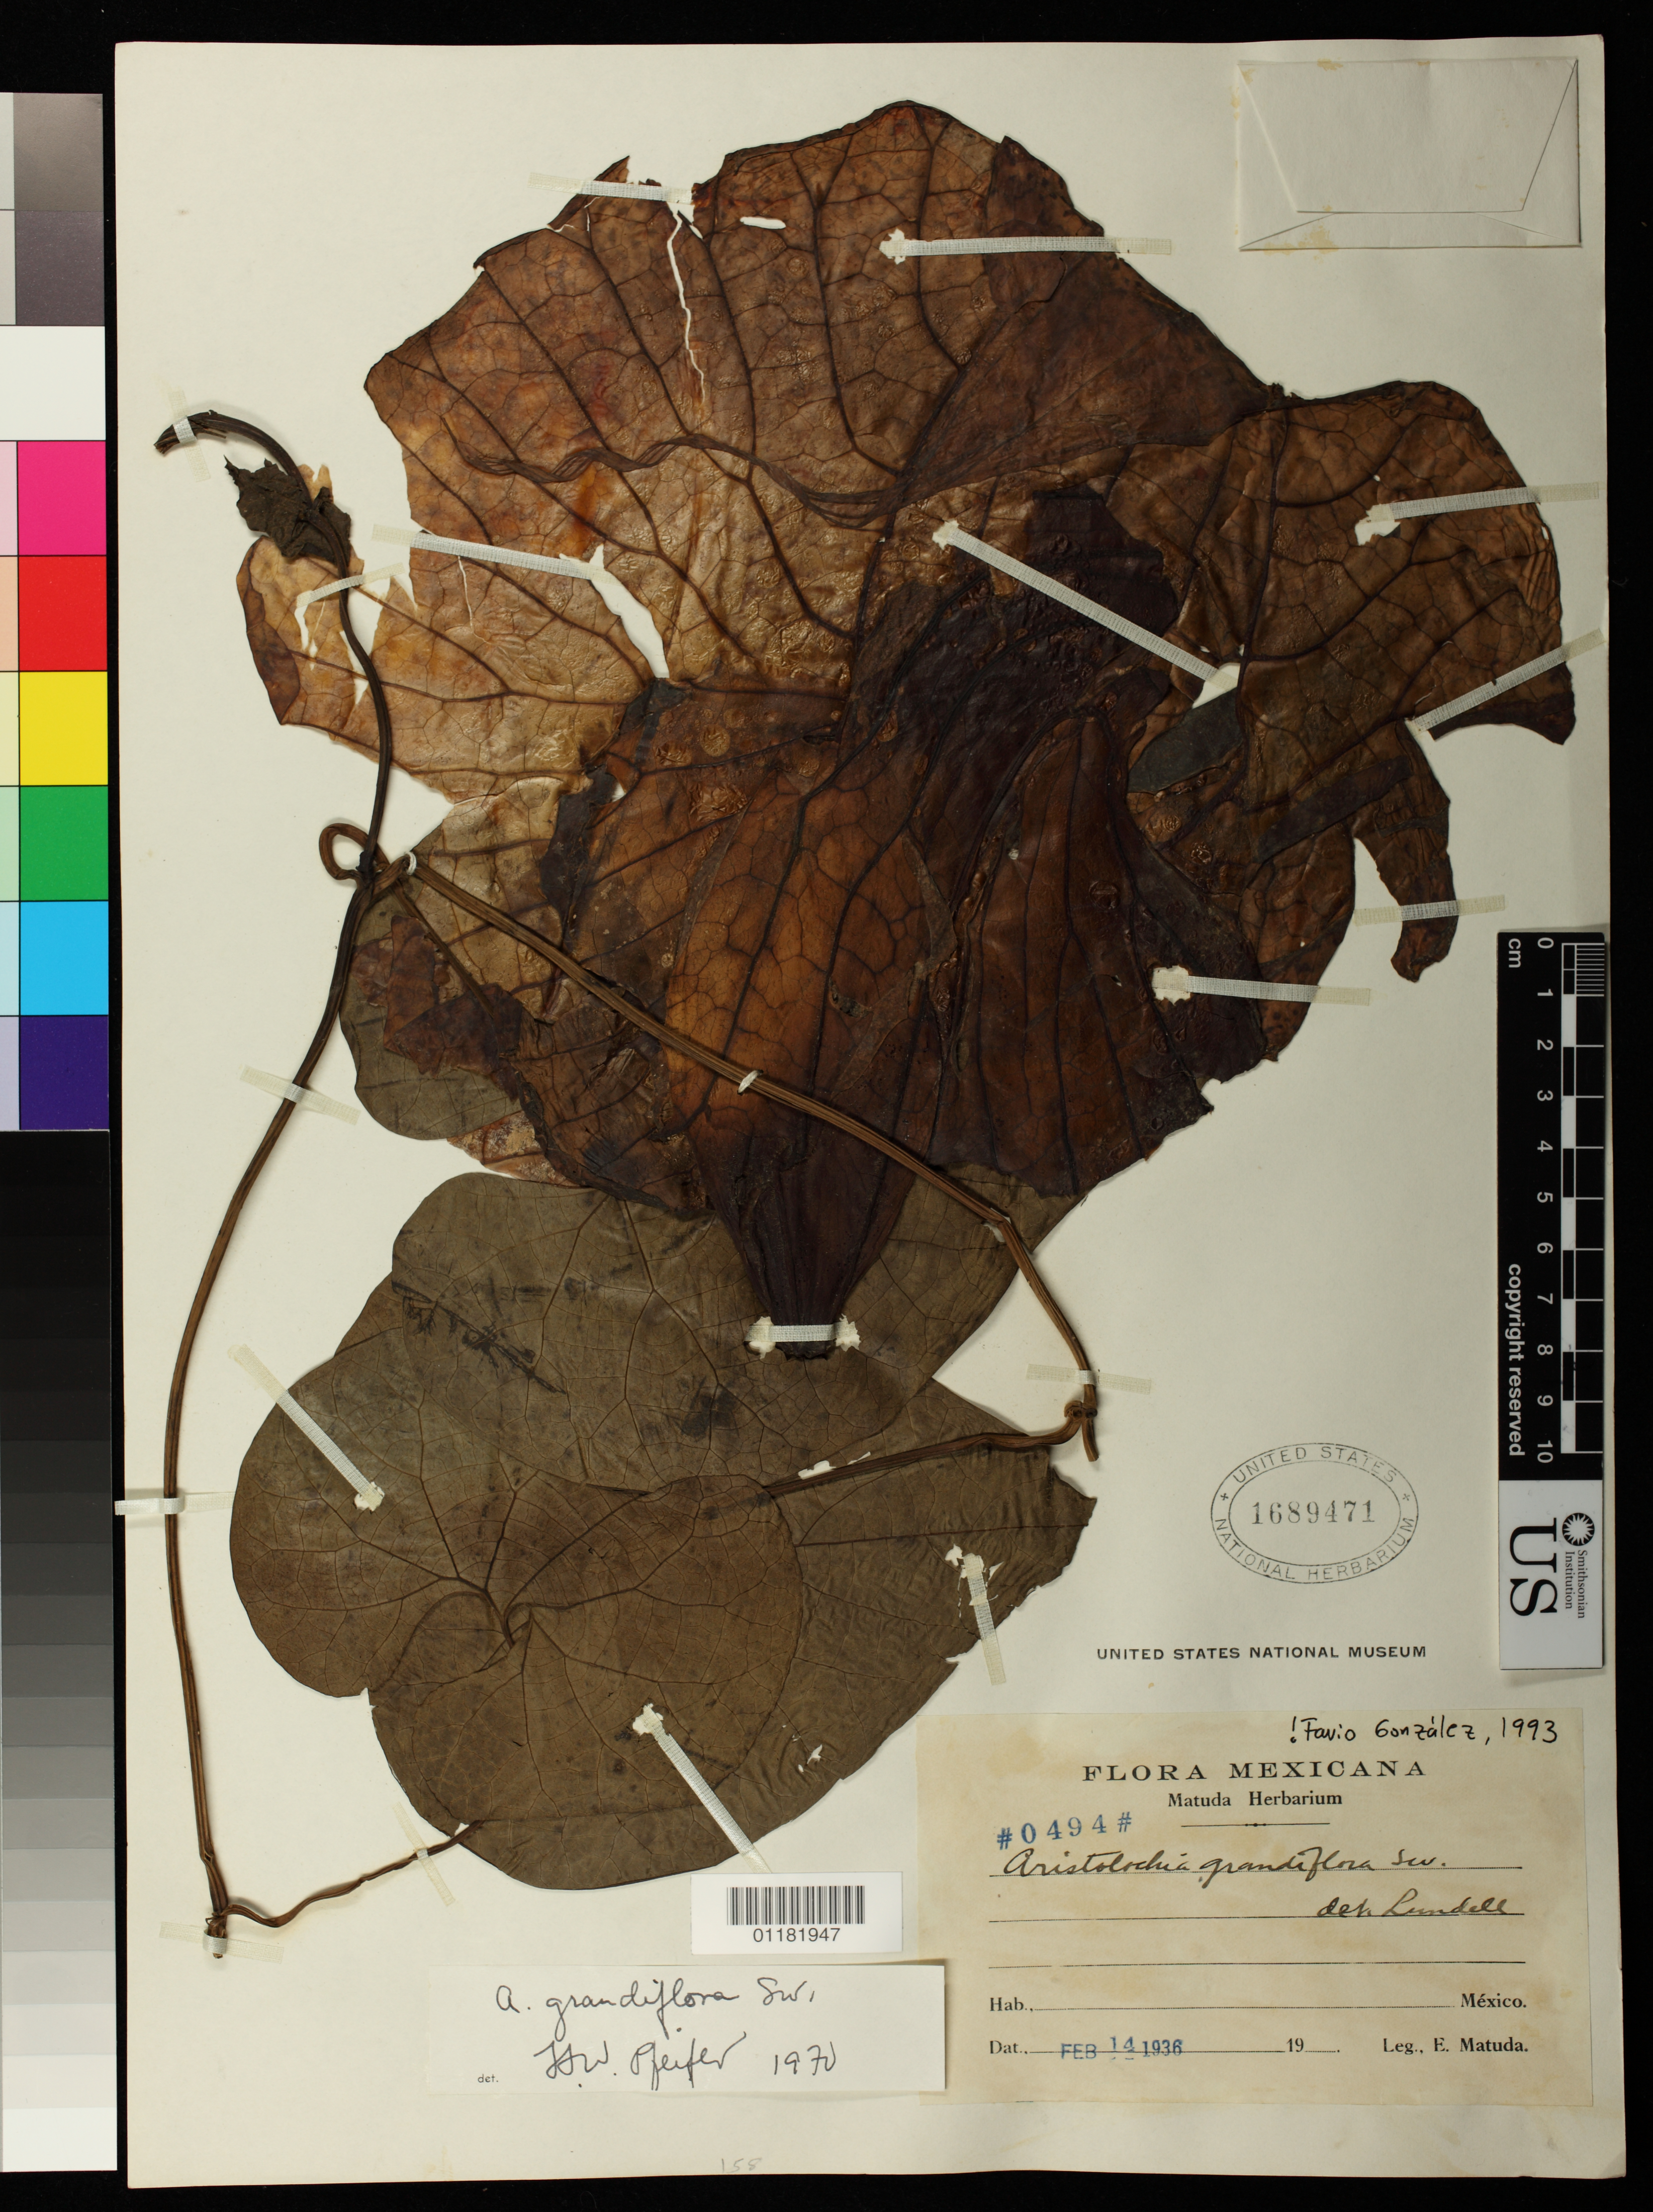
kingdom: Plantae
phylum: Tracheophyta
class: Magnoliopsida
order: Piperales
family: Aristolochiaceae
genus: Aristolochia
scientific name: Aristolochia grandiflora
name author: Sw.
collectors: E. Matuda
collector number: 494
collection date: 1936-02-14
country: Mexico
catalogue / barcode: US 1689471